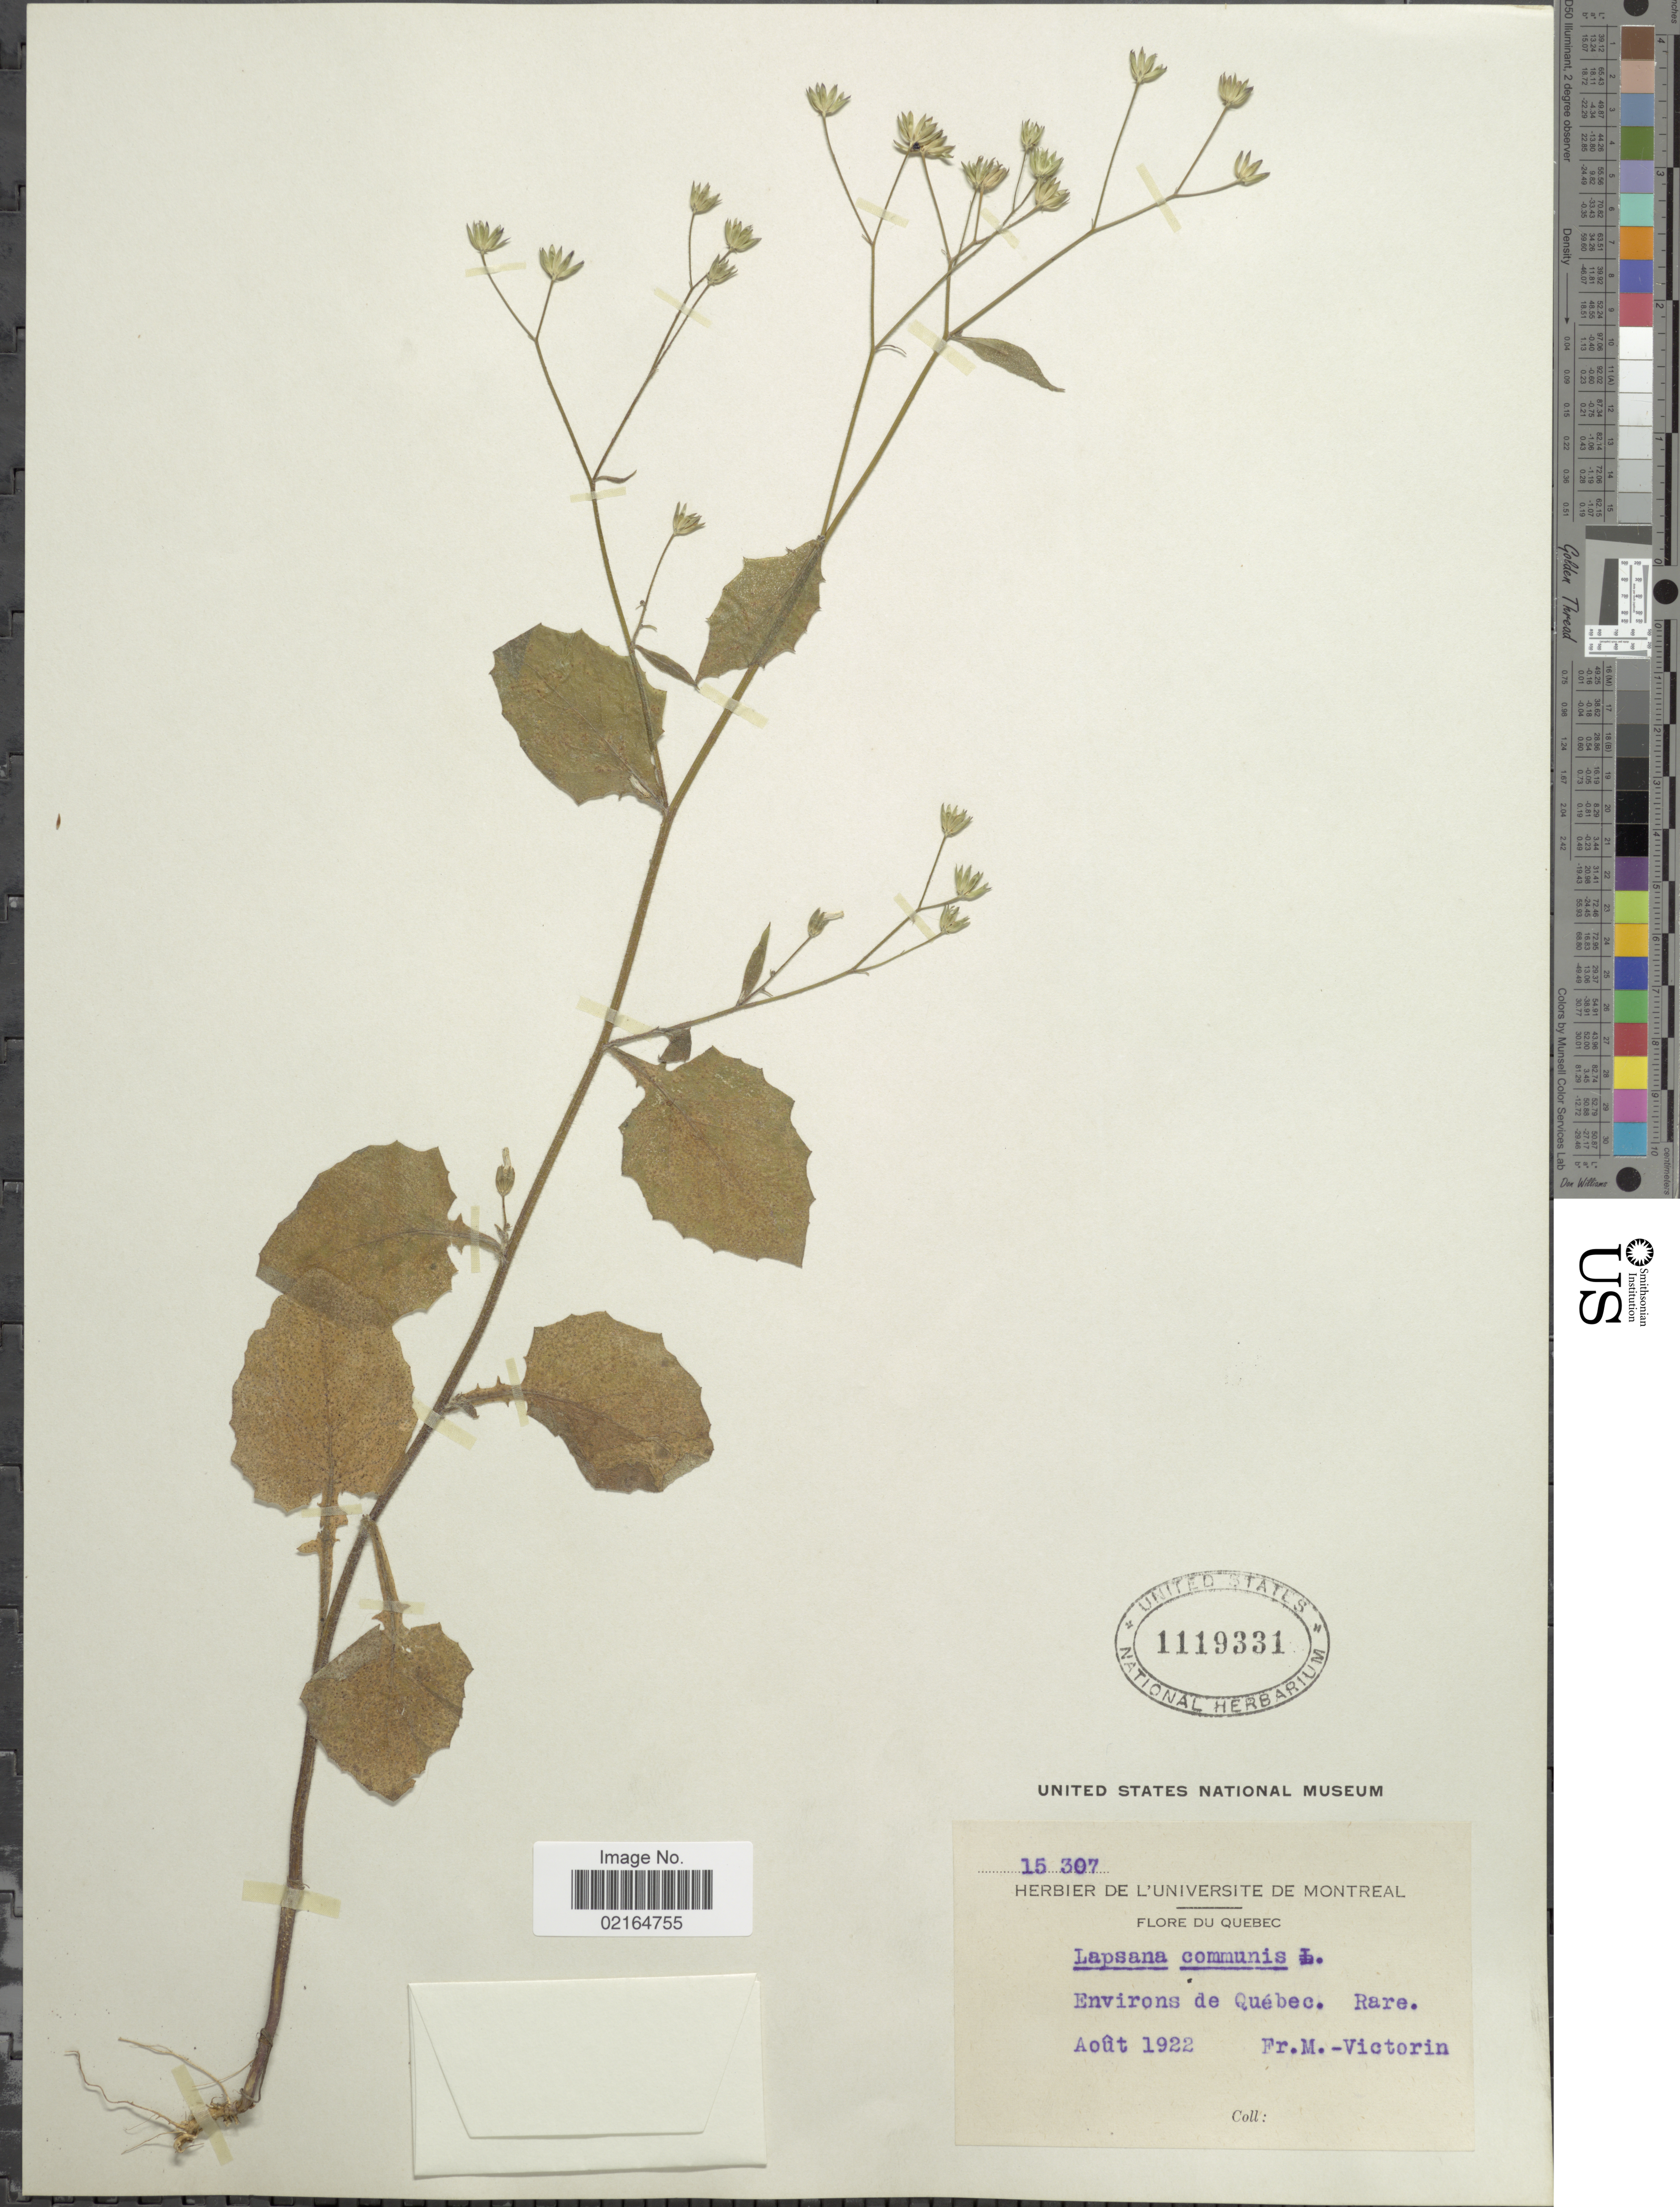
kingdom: Plantae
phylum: Tracheophyta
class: Magnoliopsida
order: Asterales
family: Asteraceae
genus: Lapsana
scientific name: Lapsana communis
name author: L.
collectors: F. Marie-Victorin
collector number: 15307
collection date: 1922-08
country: Canada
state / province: Quebec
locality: Environs de Quebec.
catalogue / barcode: US 1119331